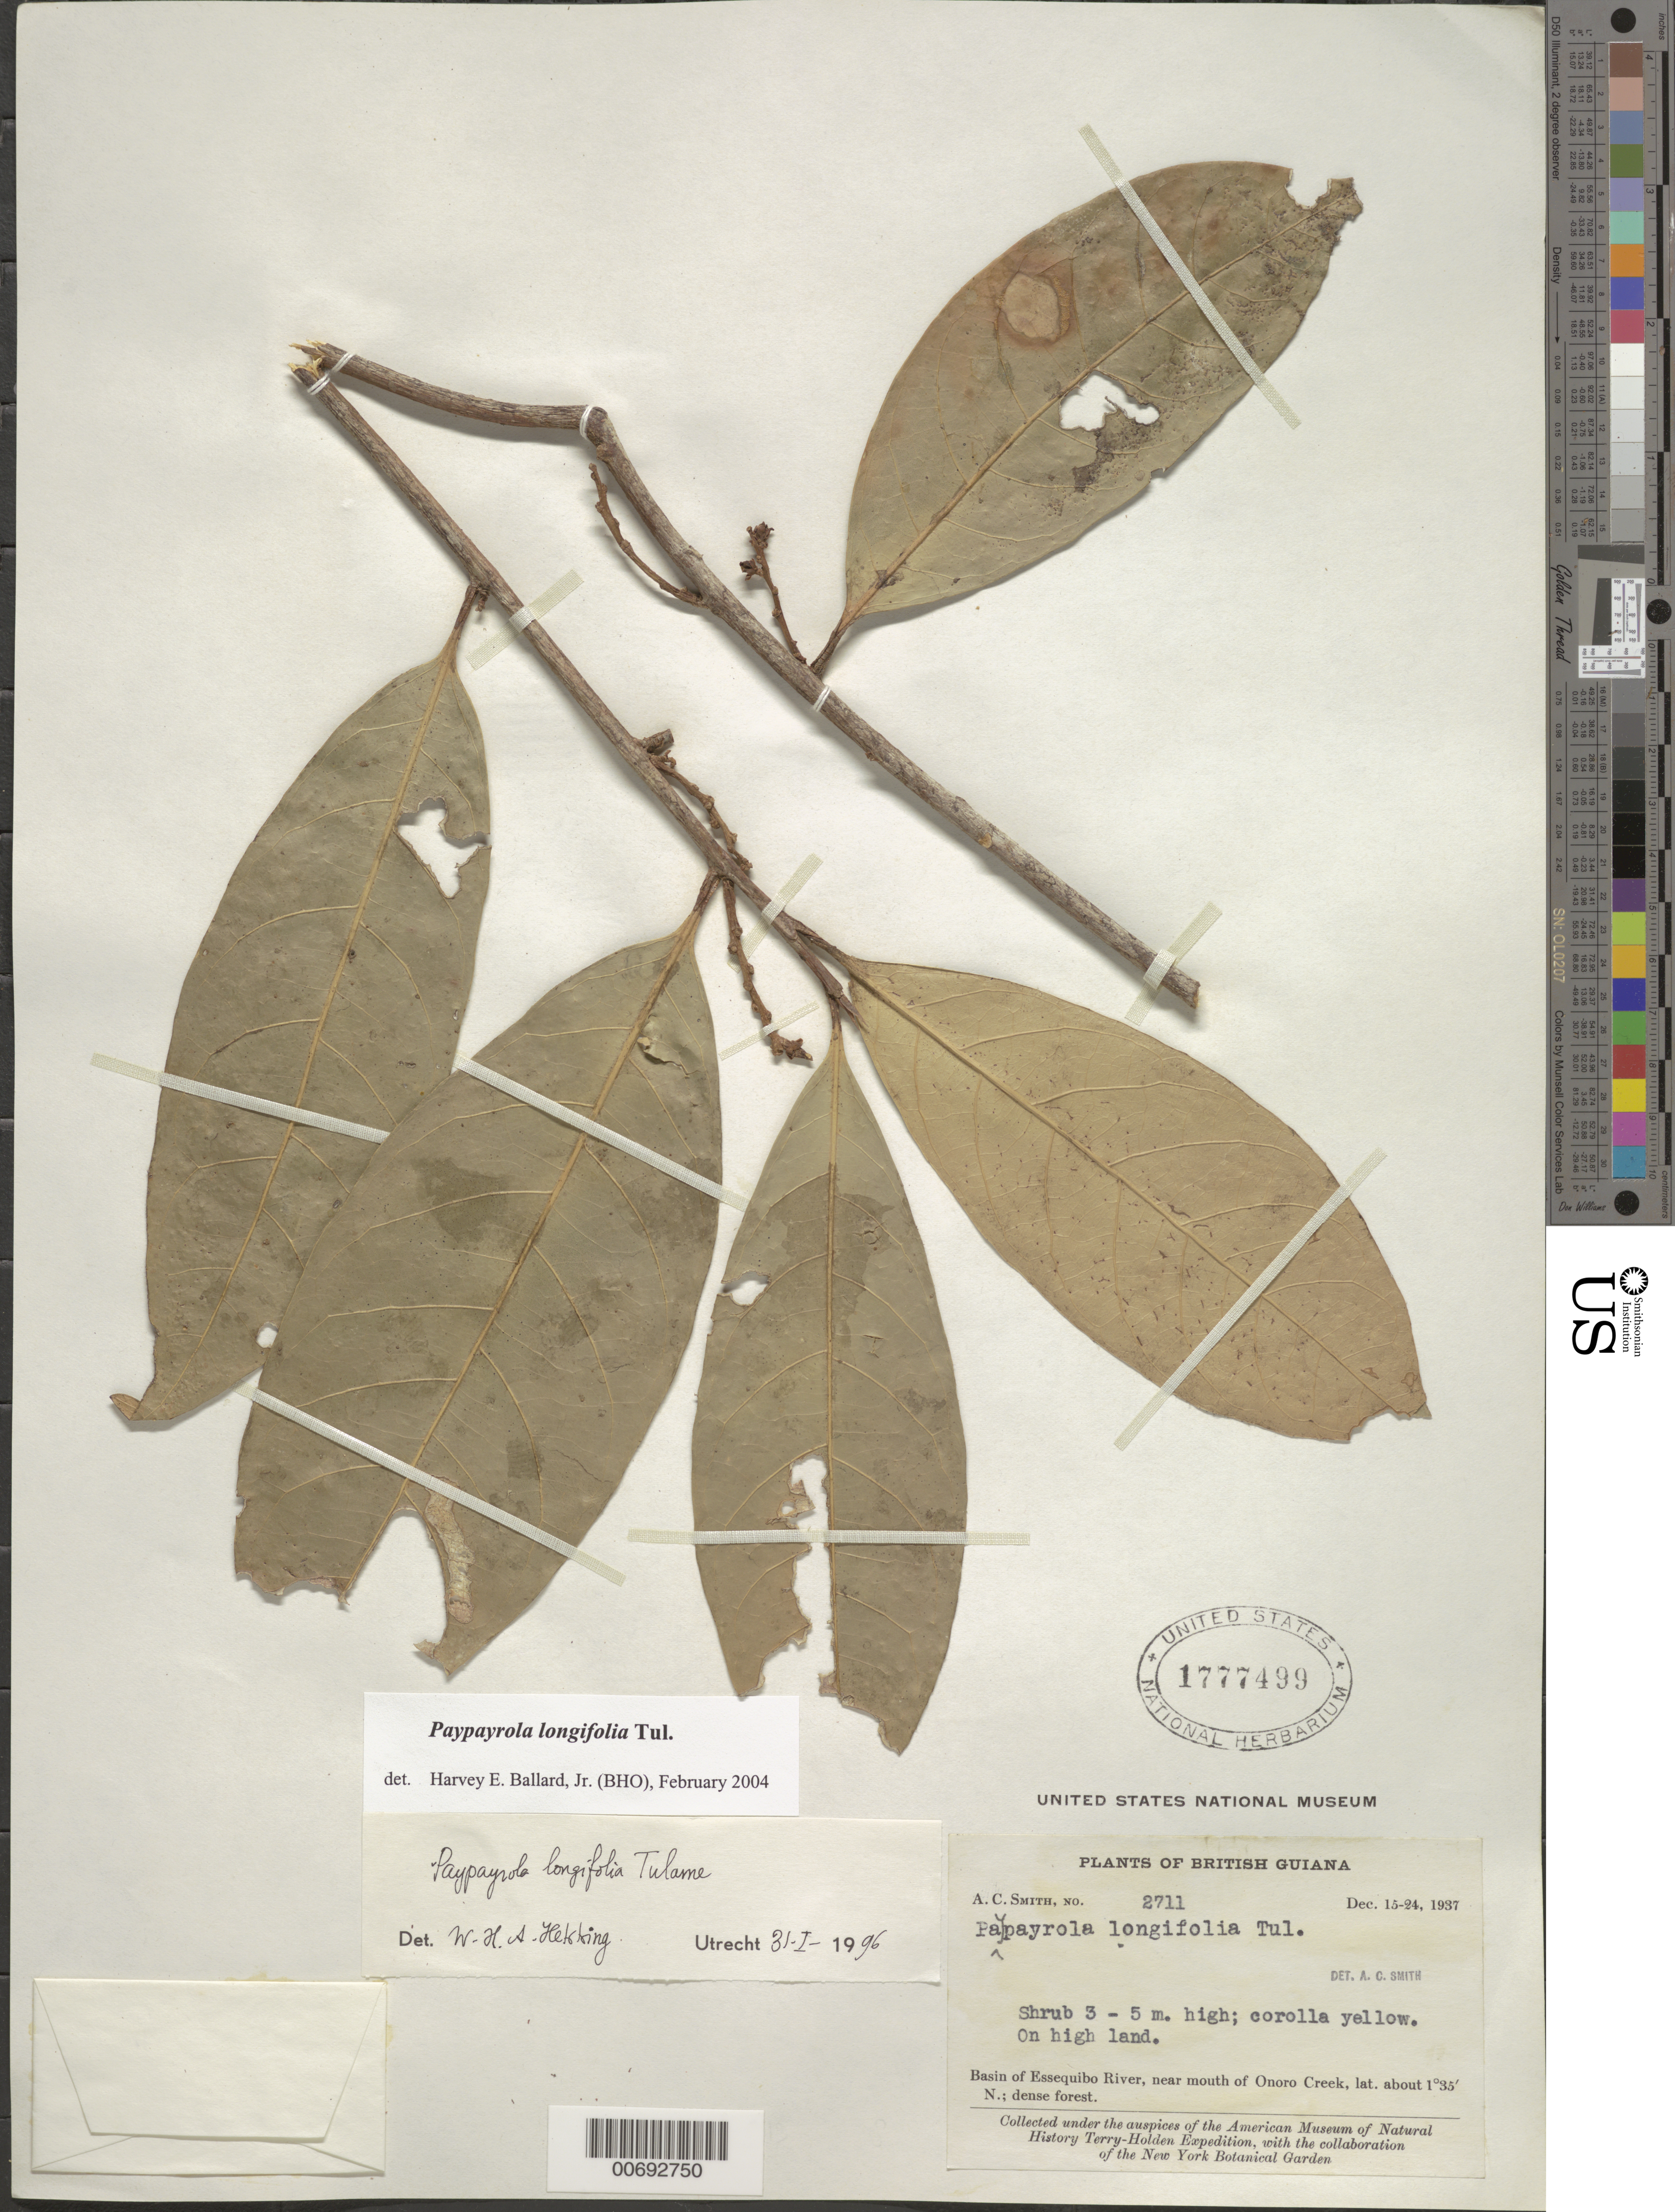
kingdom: Plantae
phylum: Tracheophyta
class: Magnoliopsida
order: Malpighiales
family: Violaceae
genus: Paypayrola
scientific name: Paypayrola longifolia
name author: Tul.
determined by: Ballard, Harvey E.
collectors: A. C. Smith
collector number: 2711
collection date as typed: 15-Dec-37 to 24-Dec-37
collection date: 1937-12-15/1937-12-24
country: Guyana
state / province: U. Takutu-U. Essequibo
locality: Onoro Creek (near mouth), Essequibo River basin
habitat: On high land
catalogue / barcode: US 1777499